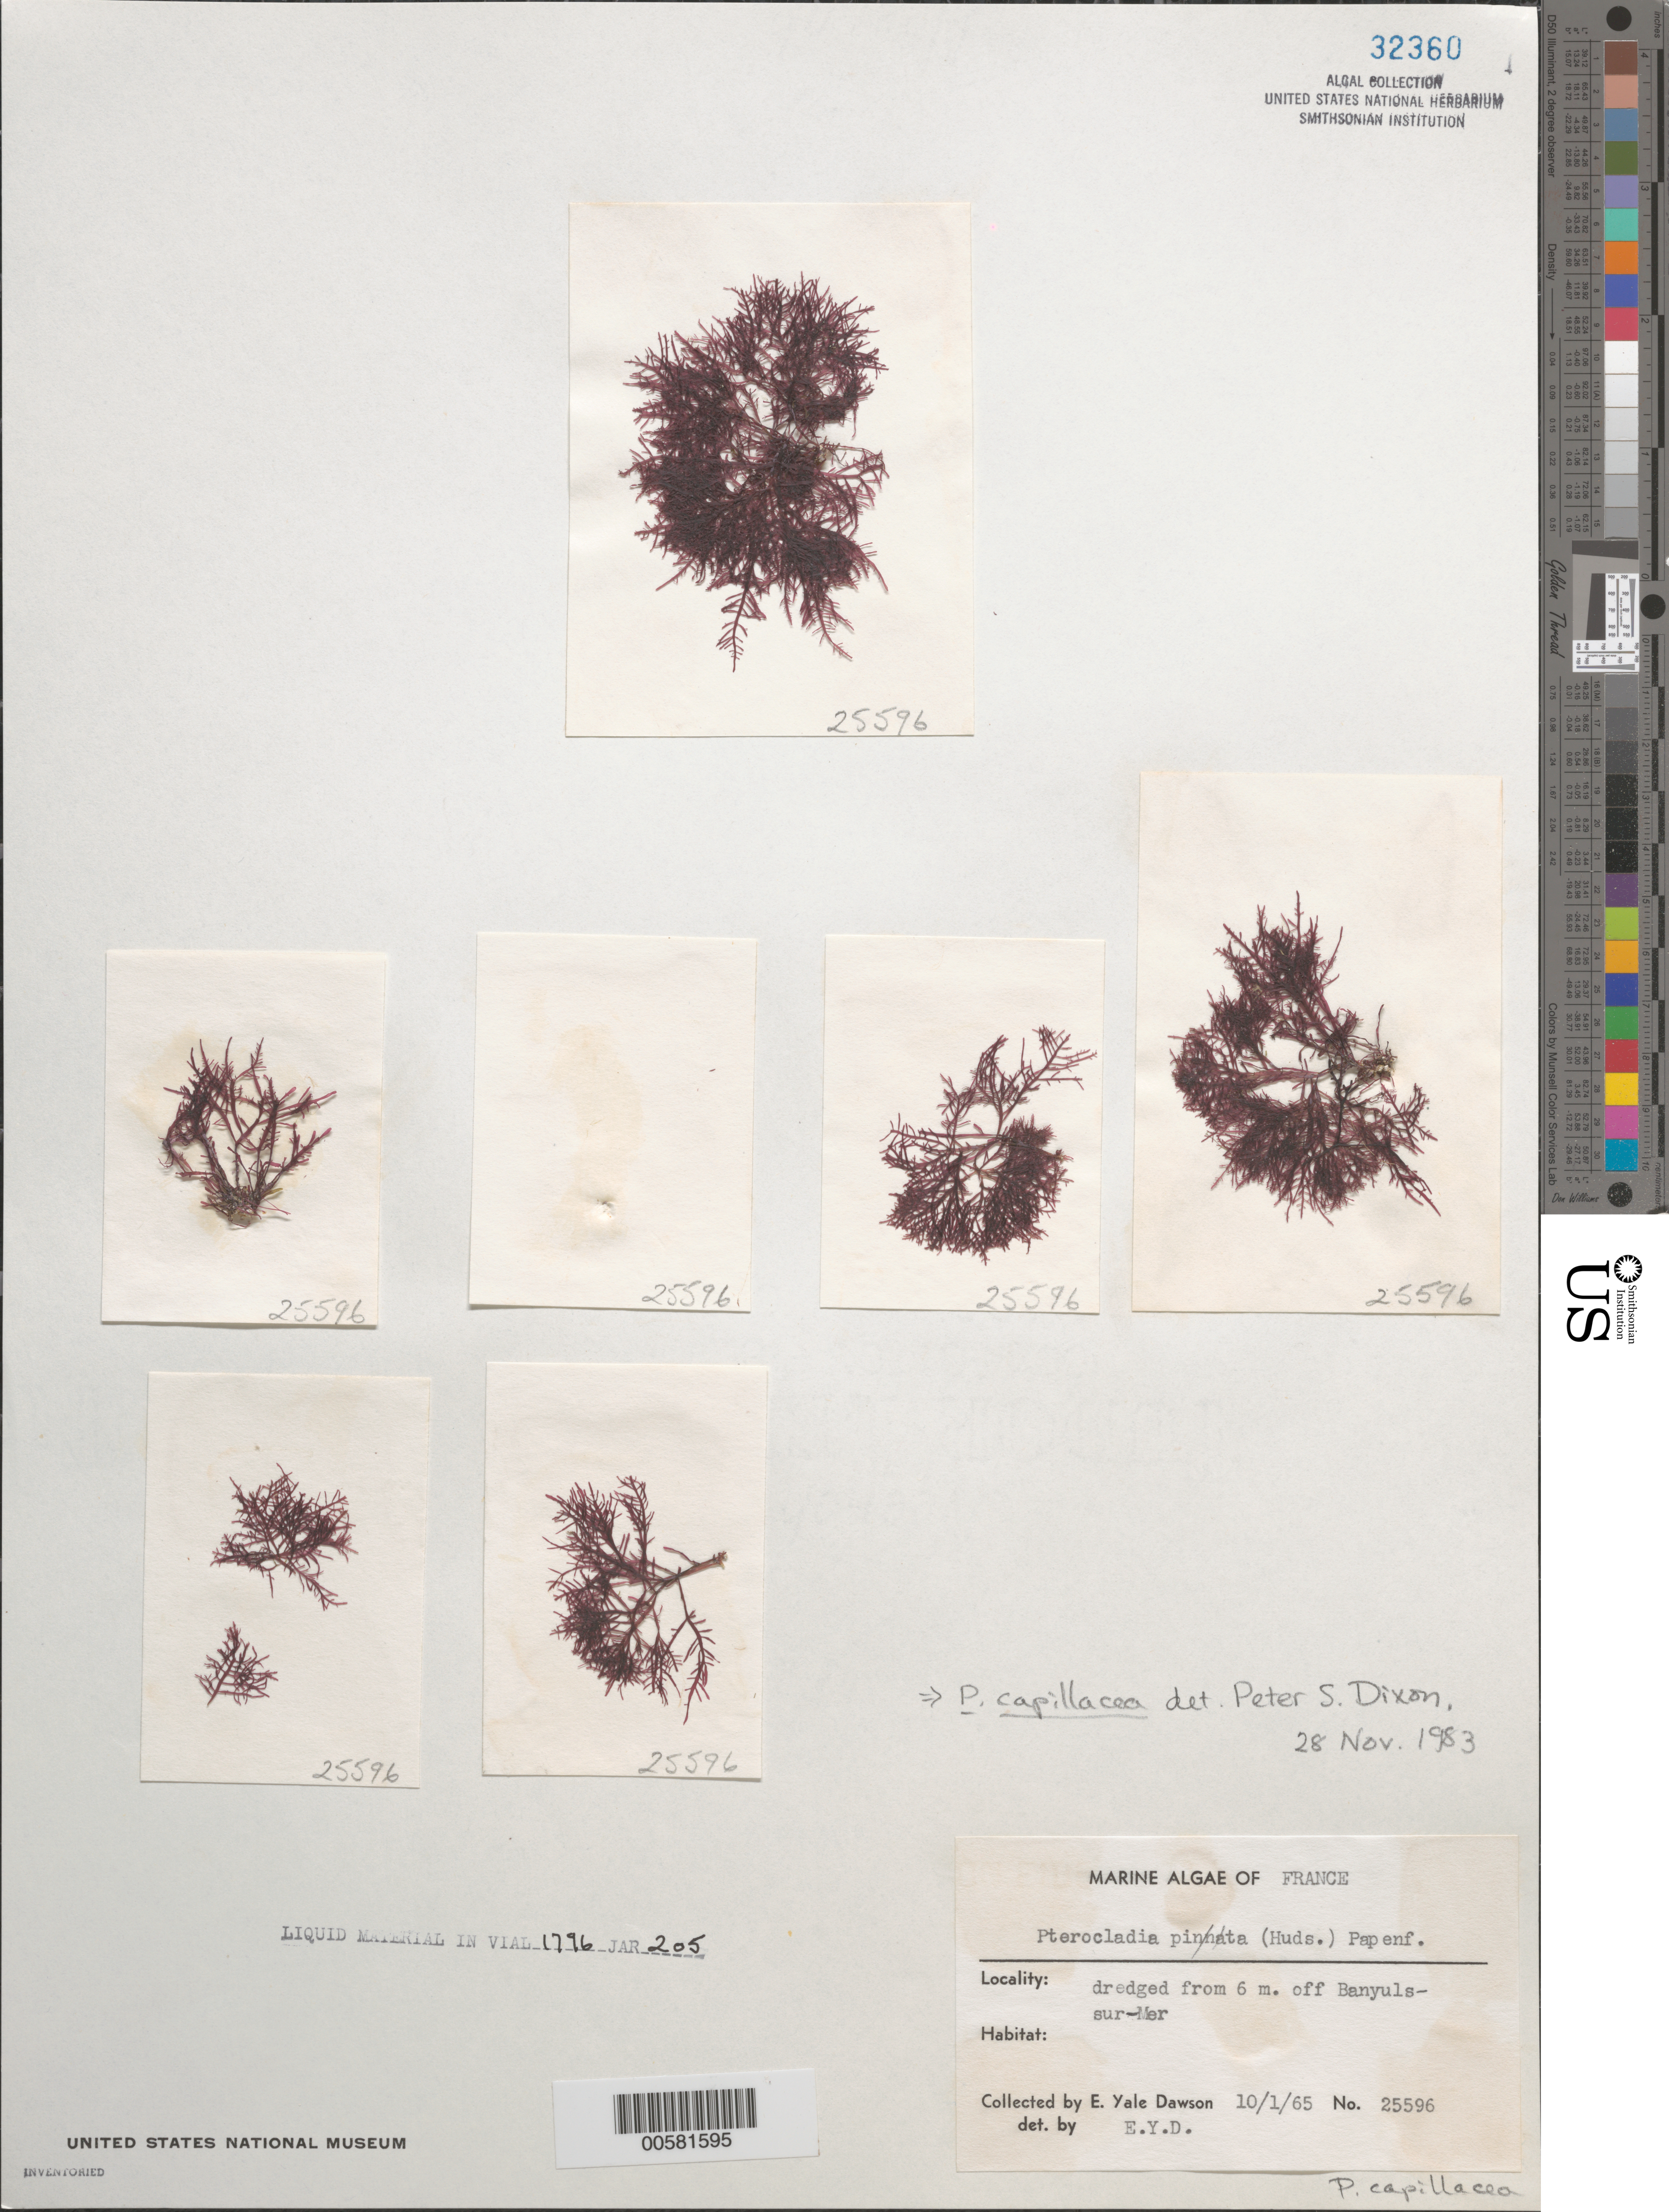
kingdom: Plantae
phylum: Rhodophyta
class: Florideophyceae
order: Gelidiales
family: Pterocladiaceae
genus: Pterocladiella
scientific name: Pterocladiella capillacea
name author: (S.G. Gmel.) Santelices & Hommers.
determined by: Algae name updating Project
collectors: E. Y. Dawson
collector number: EYD 25596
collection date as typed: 01 Oct 1965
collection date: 1965-10-01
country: France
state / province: Occitanie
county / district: Pyrénées-Orientales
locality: Off Banyuls-sur-Mer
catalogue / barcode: US 32360